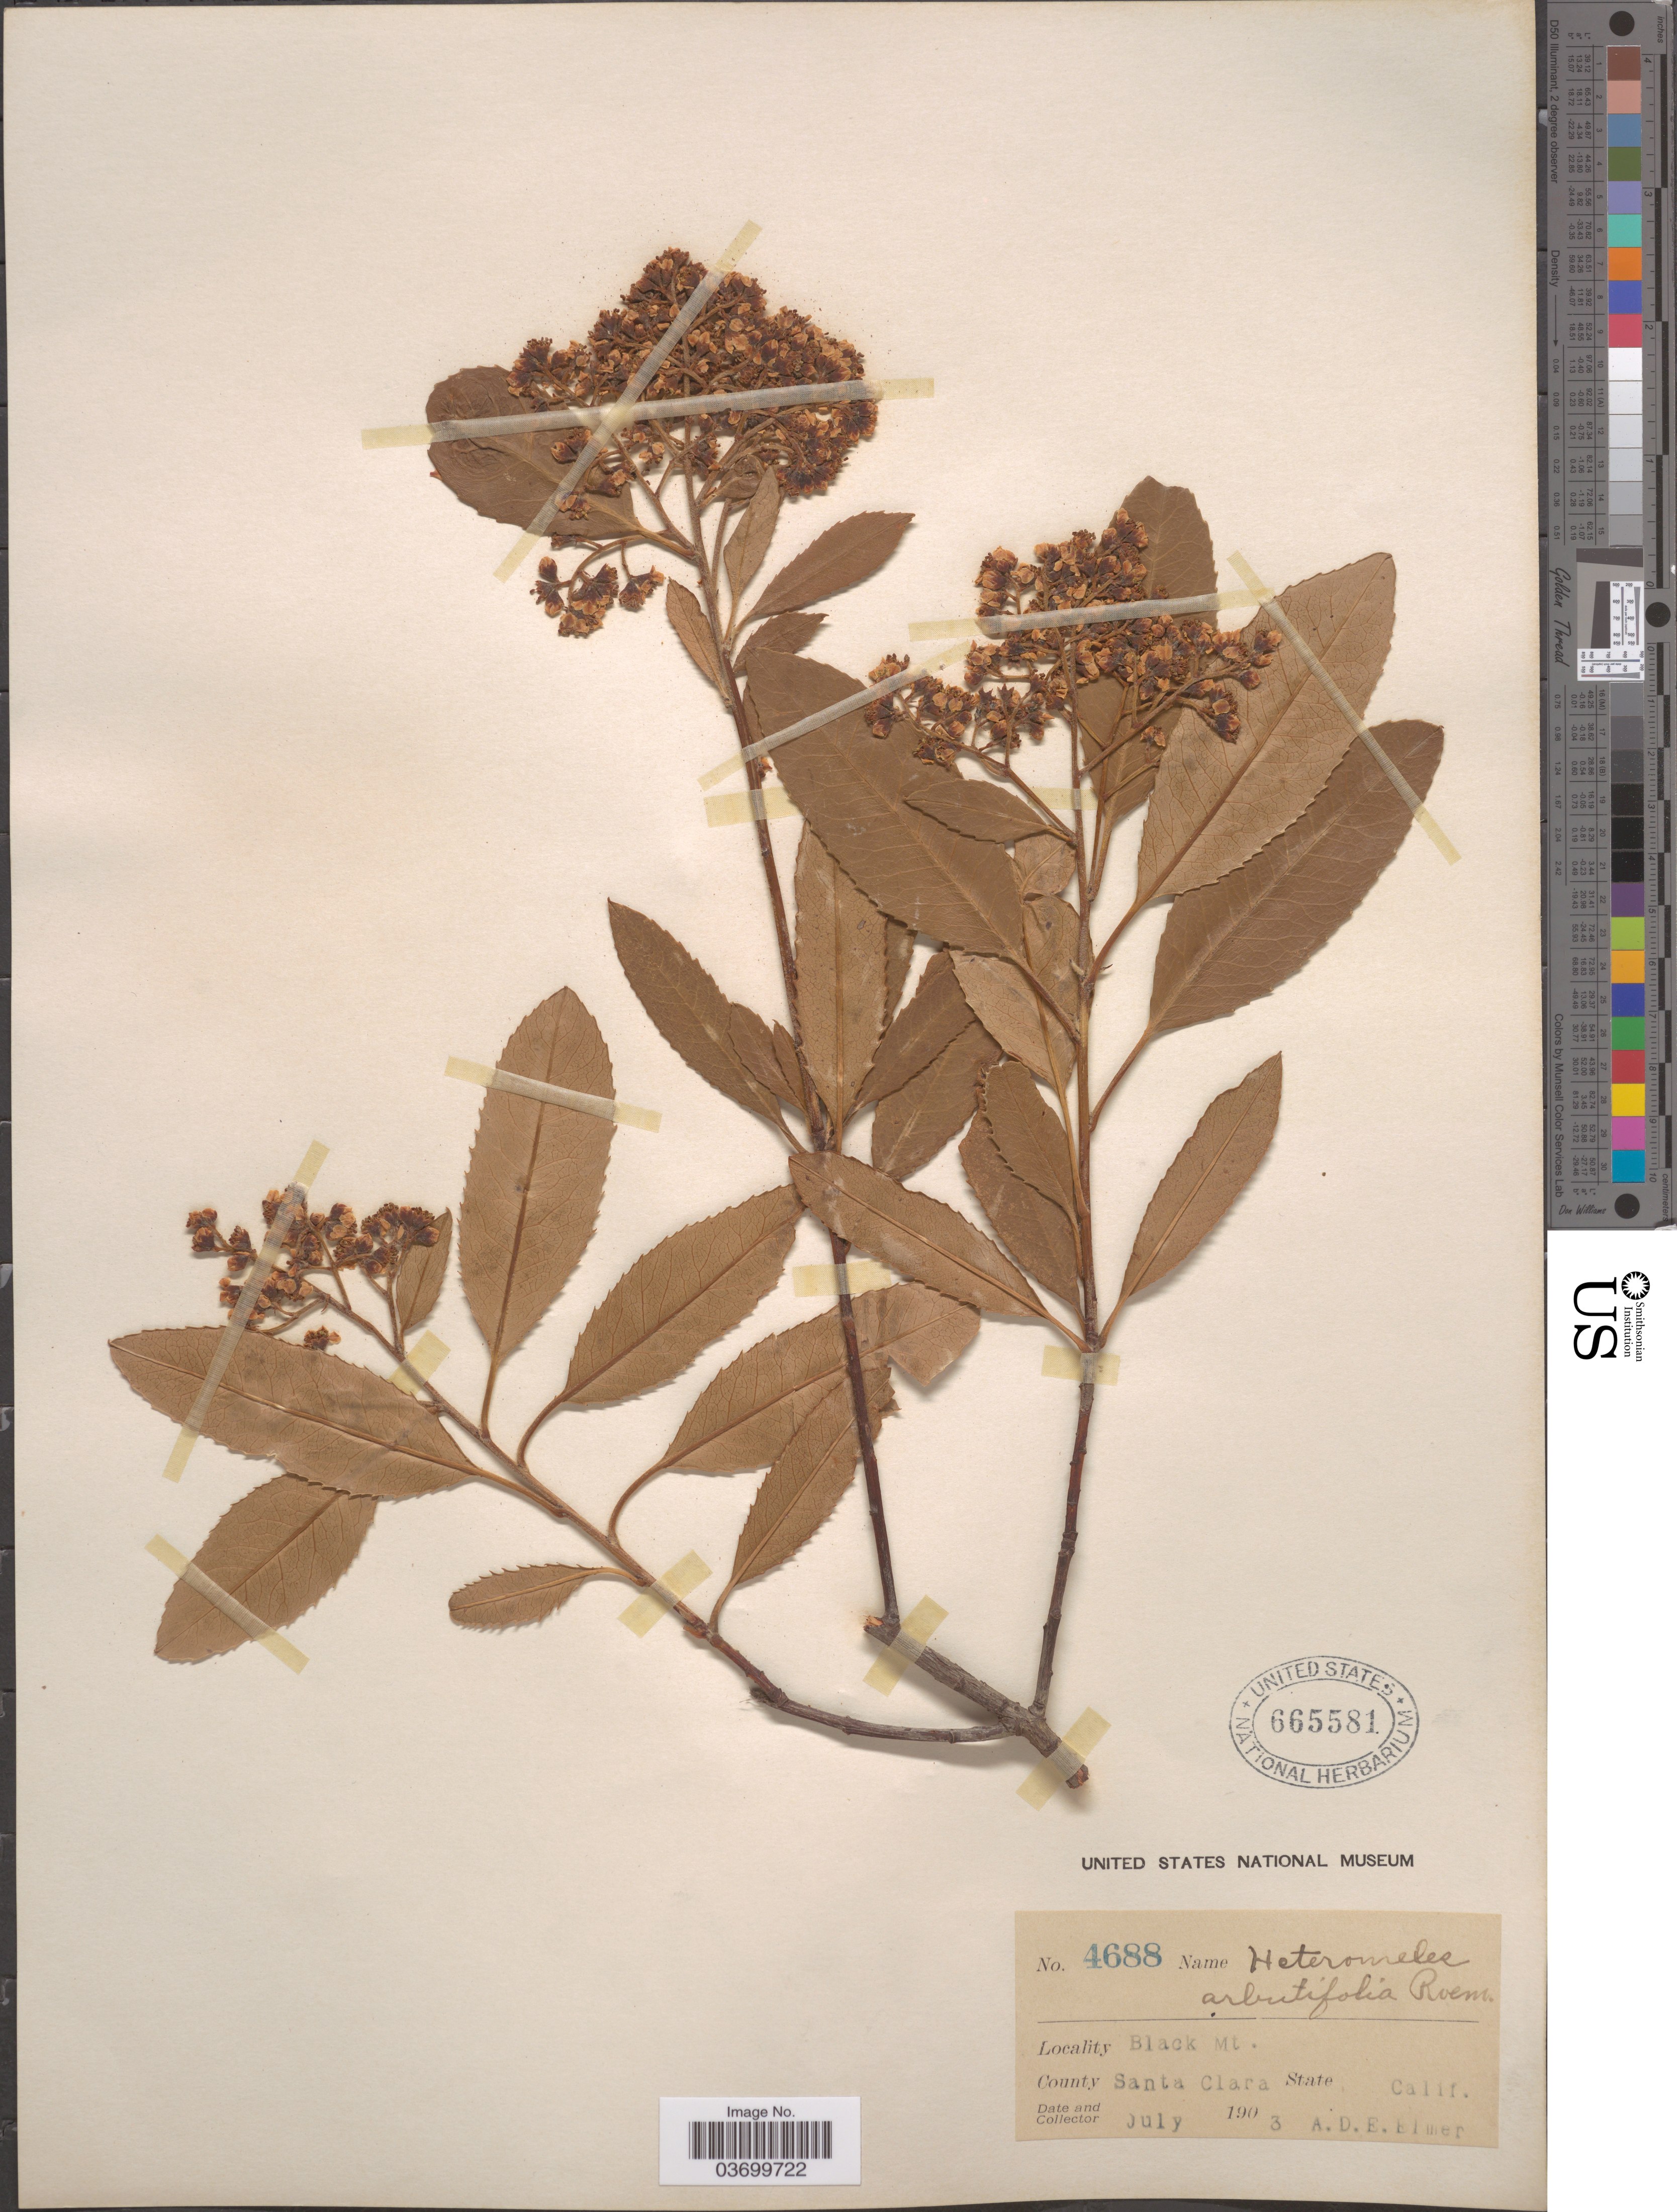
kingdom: Plantae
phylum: Tracheophyta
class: Magnoliopsida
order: Rosales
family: Rosaceae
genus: Heteromeles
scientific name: Heteromeles salicifolia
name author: (C. Presl) Abrams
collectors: A. D. E. Elmer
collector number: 4688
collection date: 1903-07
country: United States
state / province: California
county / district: Santa Clara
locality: Black Mt. County Santa Clara.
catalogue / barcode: US 665581